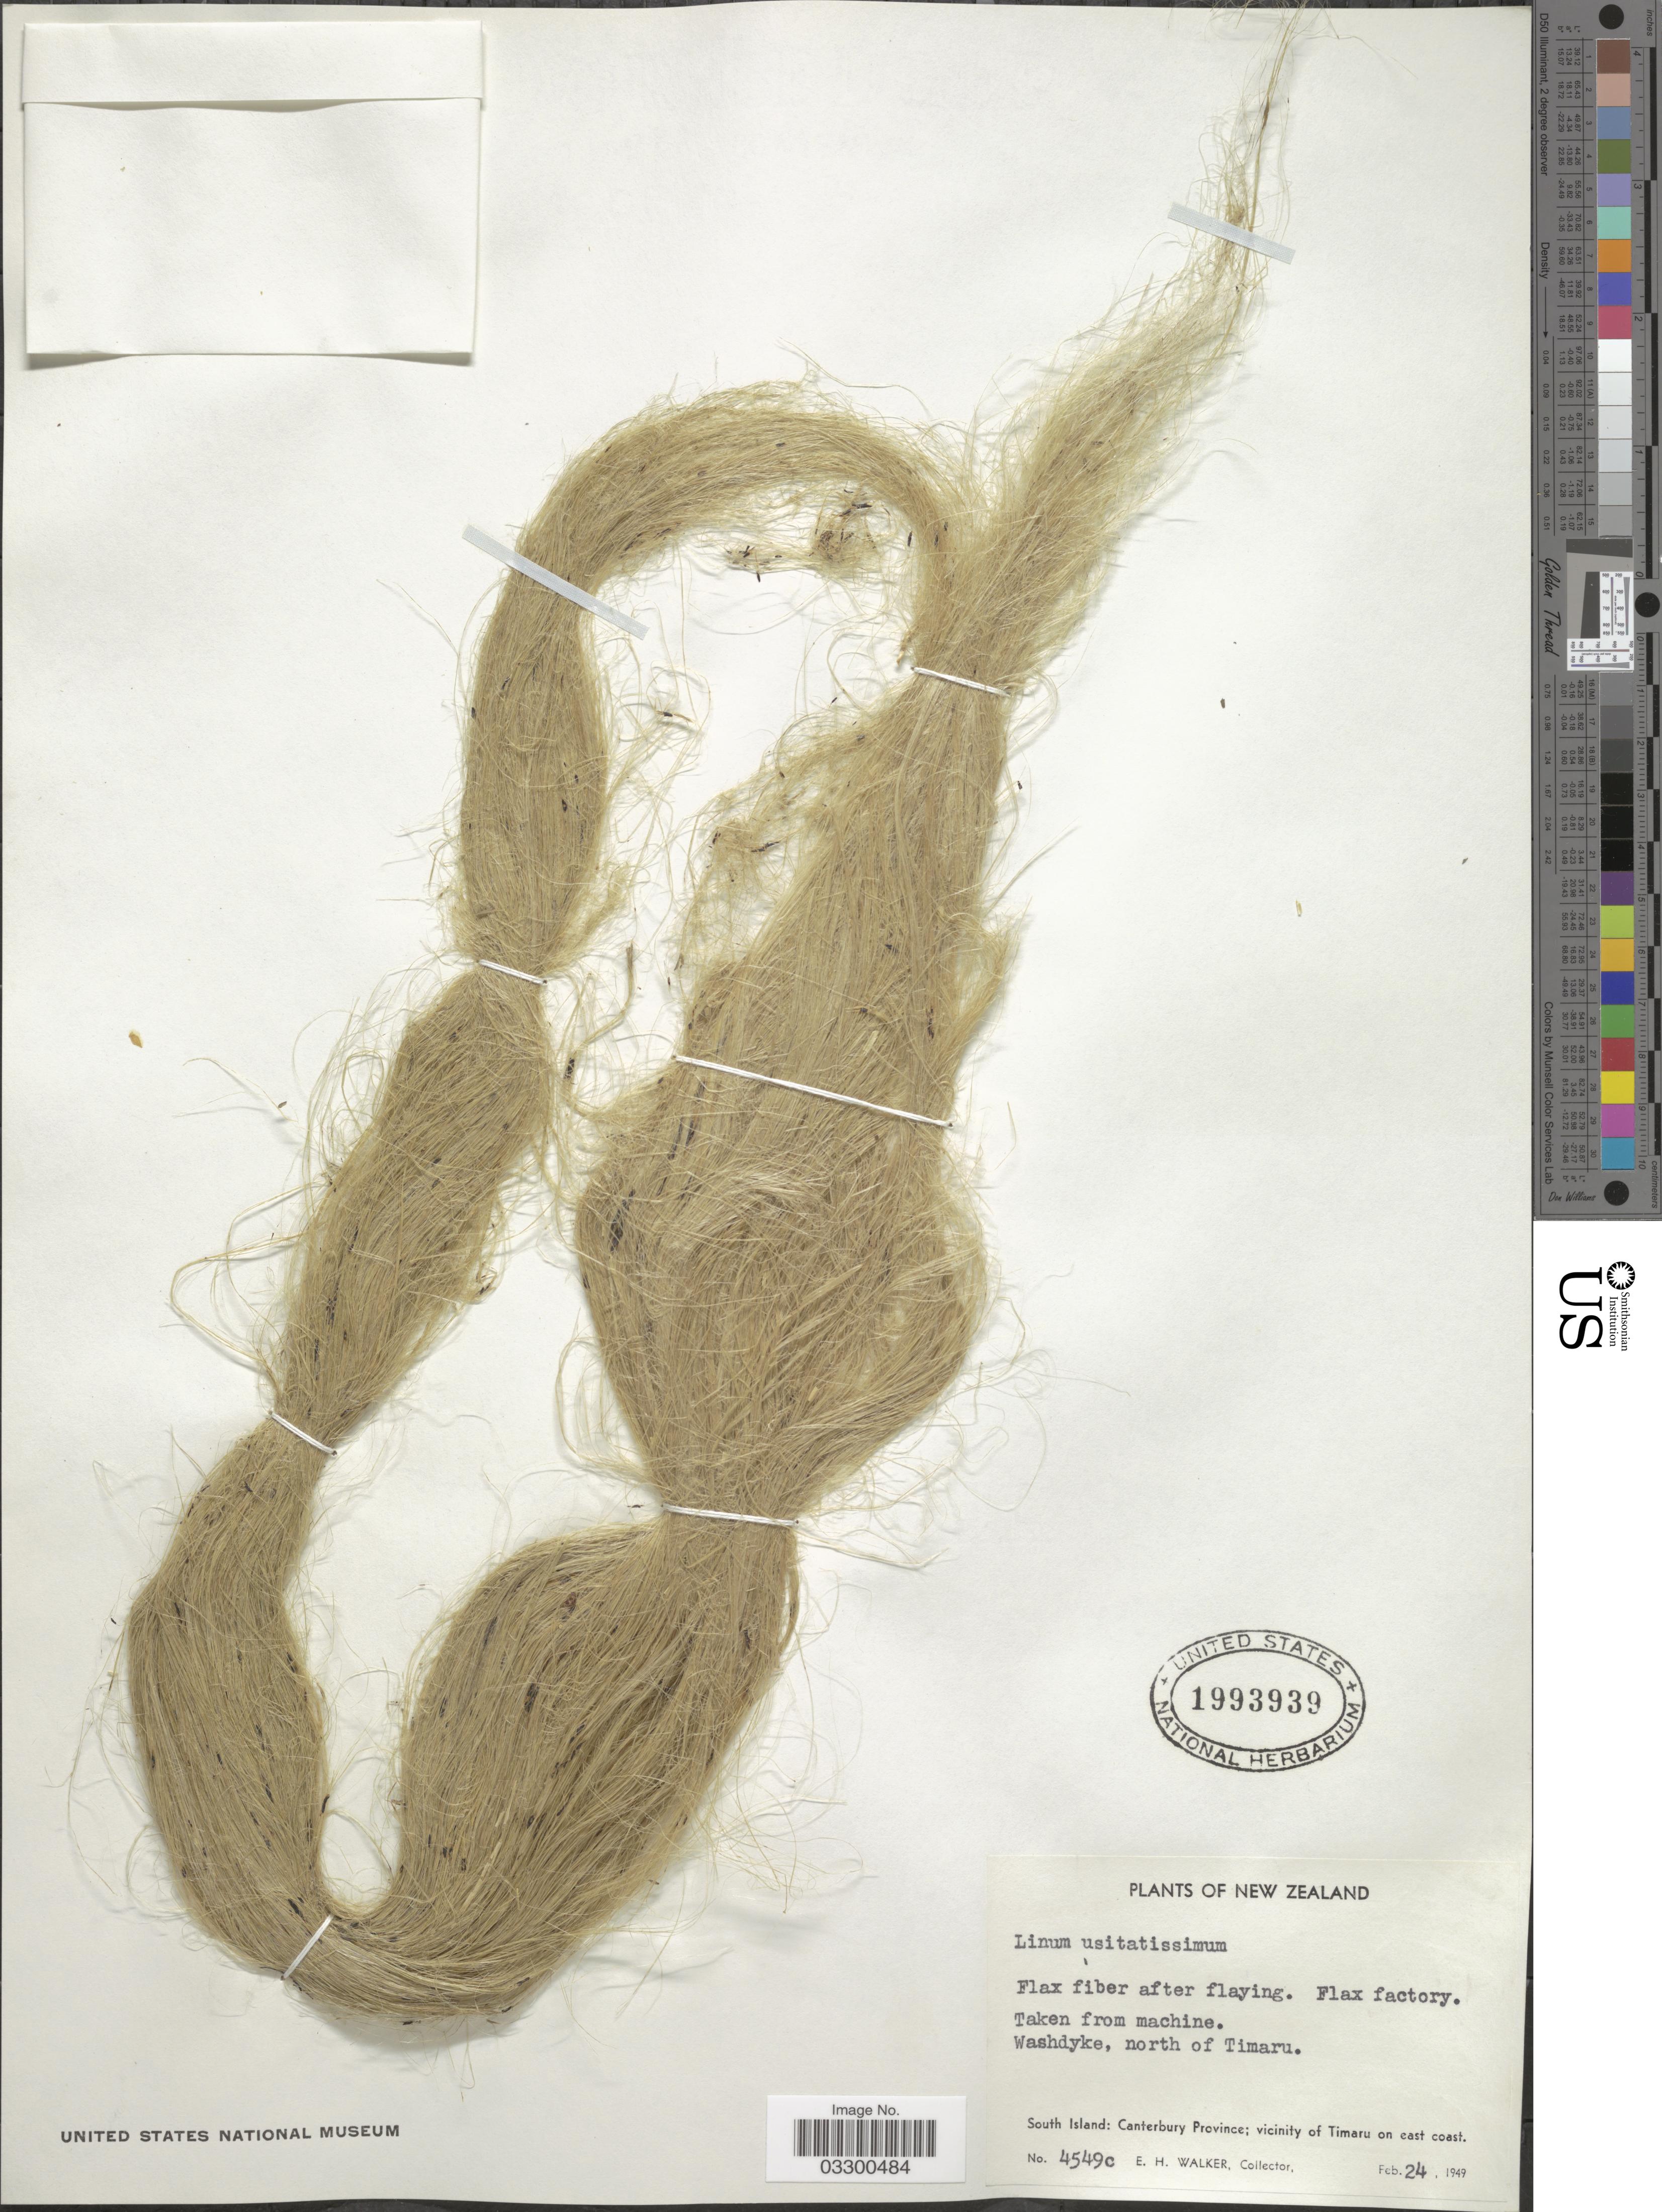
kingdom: Plantae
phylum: Tracheophyta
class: Magnoliopsida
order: Malpighiales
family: Linaceae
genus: Linum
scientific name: Linum usitatissimum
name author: L.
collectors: E. H. Walker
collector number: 4549c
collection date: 1949-02-24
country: New Zealand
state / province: Canterbury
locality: Washdyke, north of Timaru. South Island: vicinity of Timaru on east coast.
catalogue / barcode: US 1993939